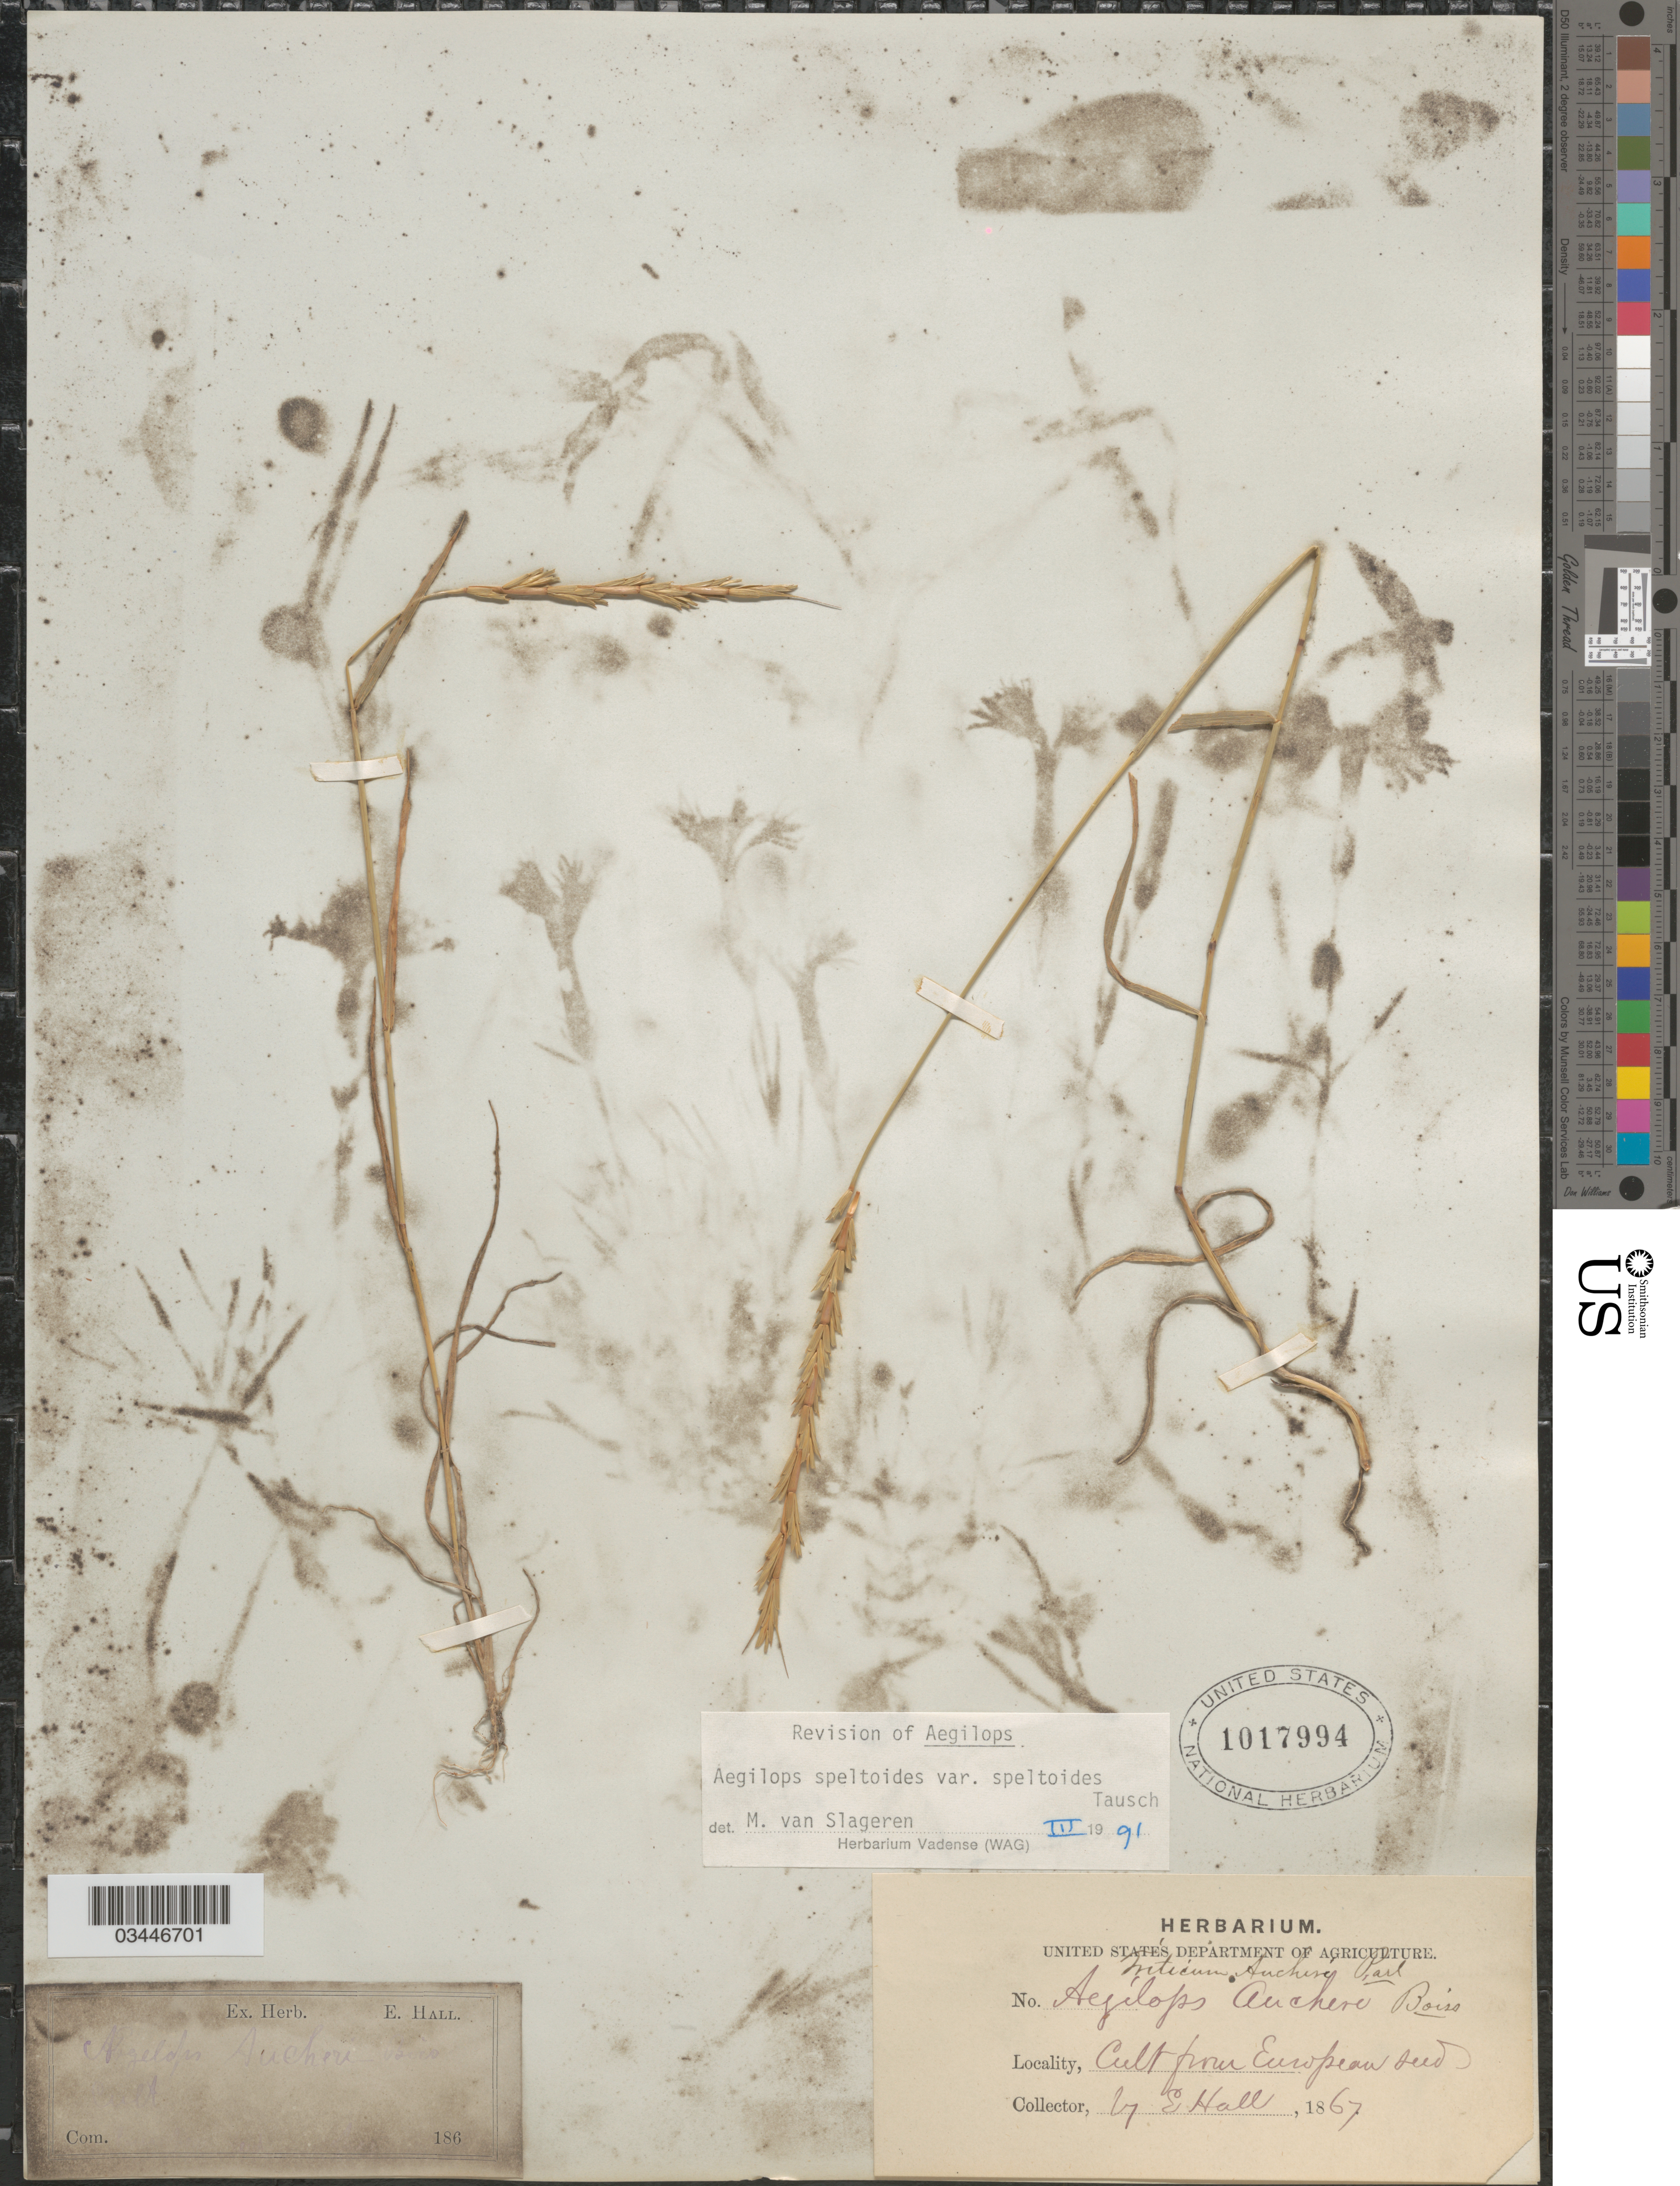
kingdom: Plantae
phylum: Tracheophyta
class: Liliopsida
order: Poales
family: Poaceae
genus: Aegilops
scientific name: Aegilops speltoides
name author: Tausch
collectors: E. Hall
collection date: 1867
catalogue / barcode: US 1017994